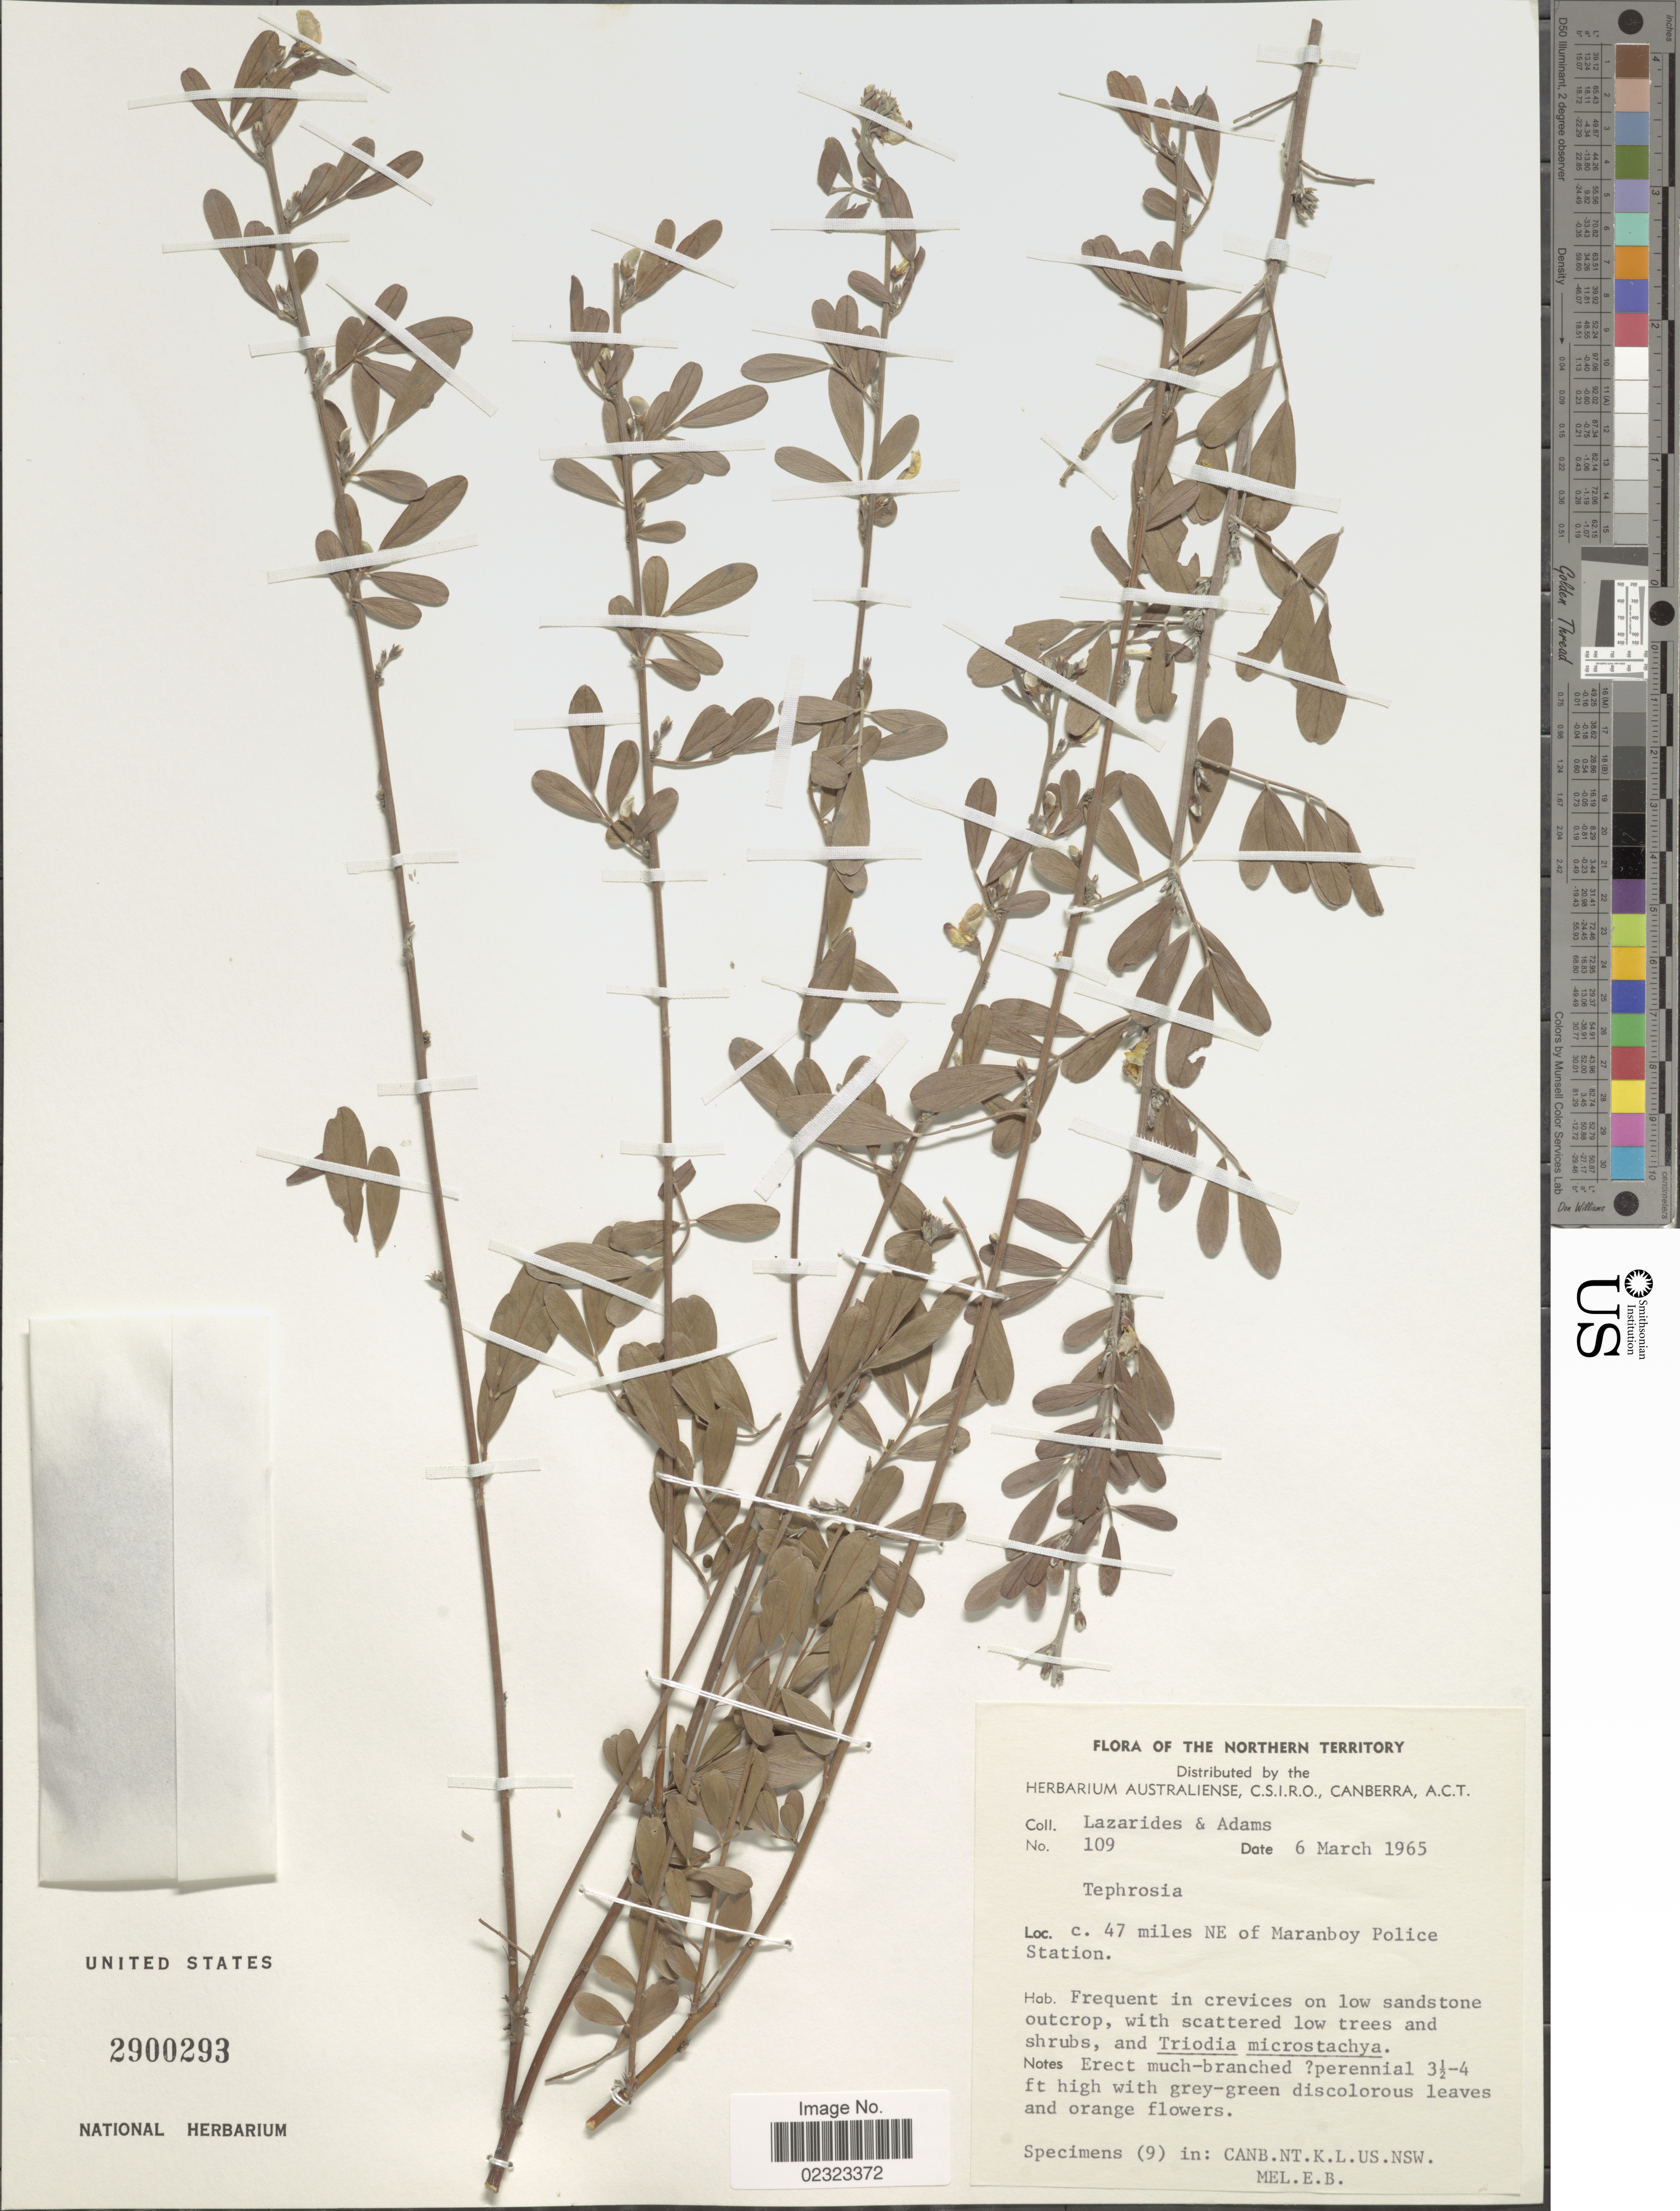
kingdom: Plantae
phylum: Tracheophyta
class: Magnoliopsida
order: Fabales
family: Fabaceae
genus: Tephrosia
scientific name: Tephrosia sp.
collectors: M. Lazarides & Adams, --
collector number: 109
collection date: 1965-03-06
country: Australia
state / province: Northern Territory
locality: C. 47 miles NE of Maranboy Police Station.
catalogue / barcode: US 2900293